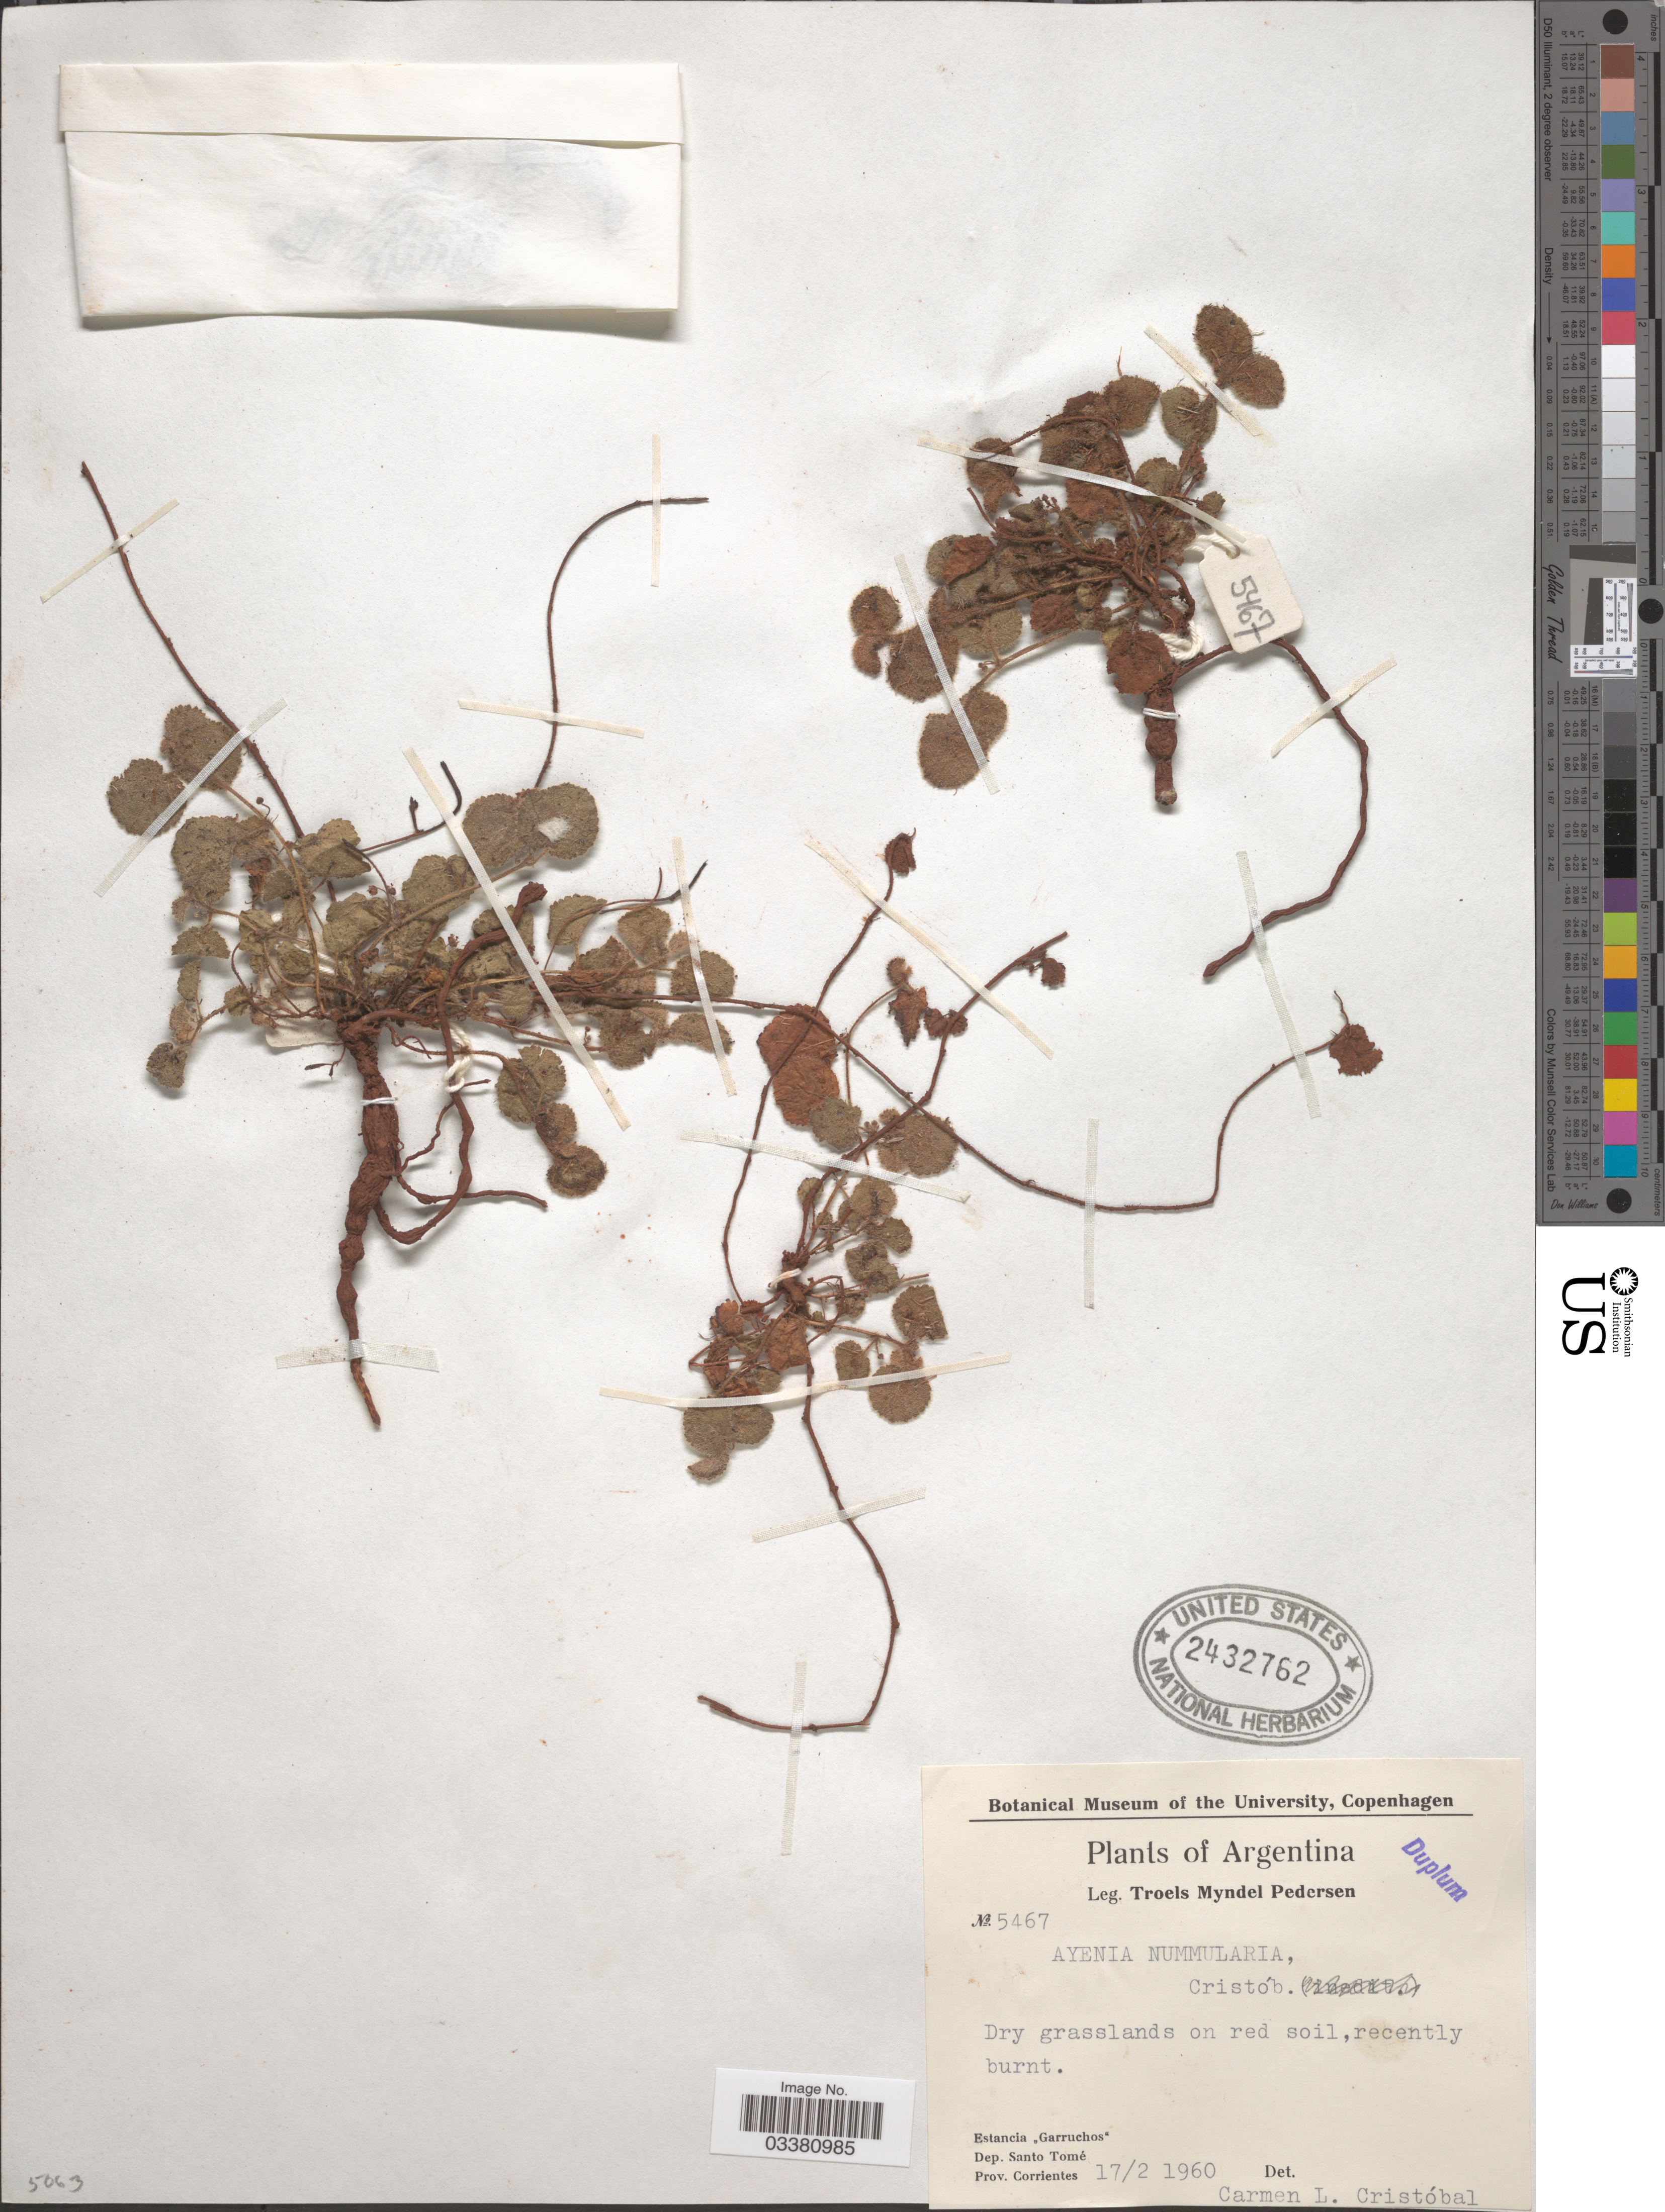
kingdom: Plantae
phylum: Tracheophyta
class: Magnoliopsida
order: Malvales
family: Malvaceae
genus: Ayenia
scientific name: Ayenia nummularia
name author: Cristóbal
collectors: T. Pederson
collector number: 5467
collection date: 1960-02-17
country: Argentina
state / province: Corrientes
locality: Estancia "Garruchos". Dep. Santo Tomé.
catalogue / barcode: US 2432762